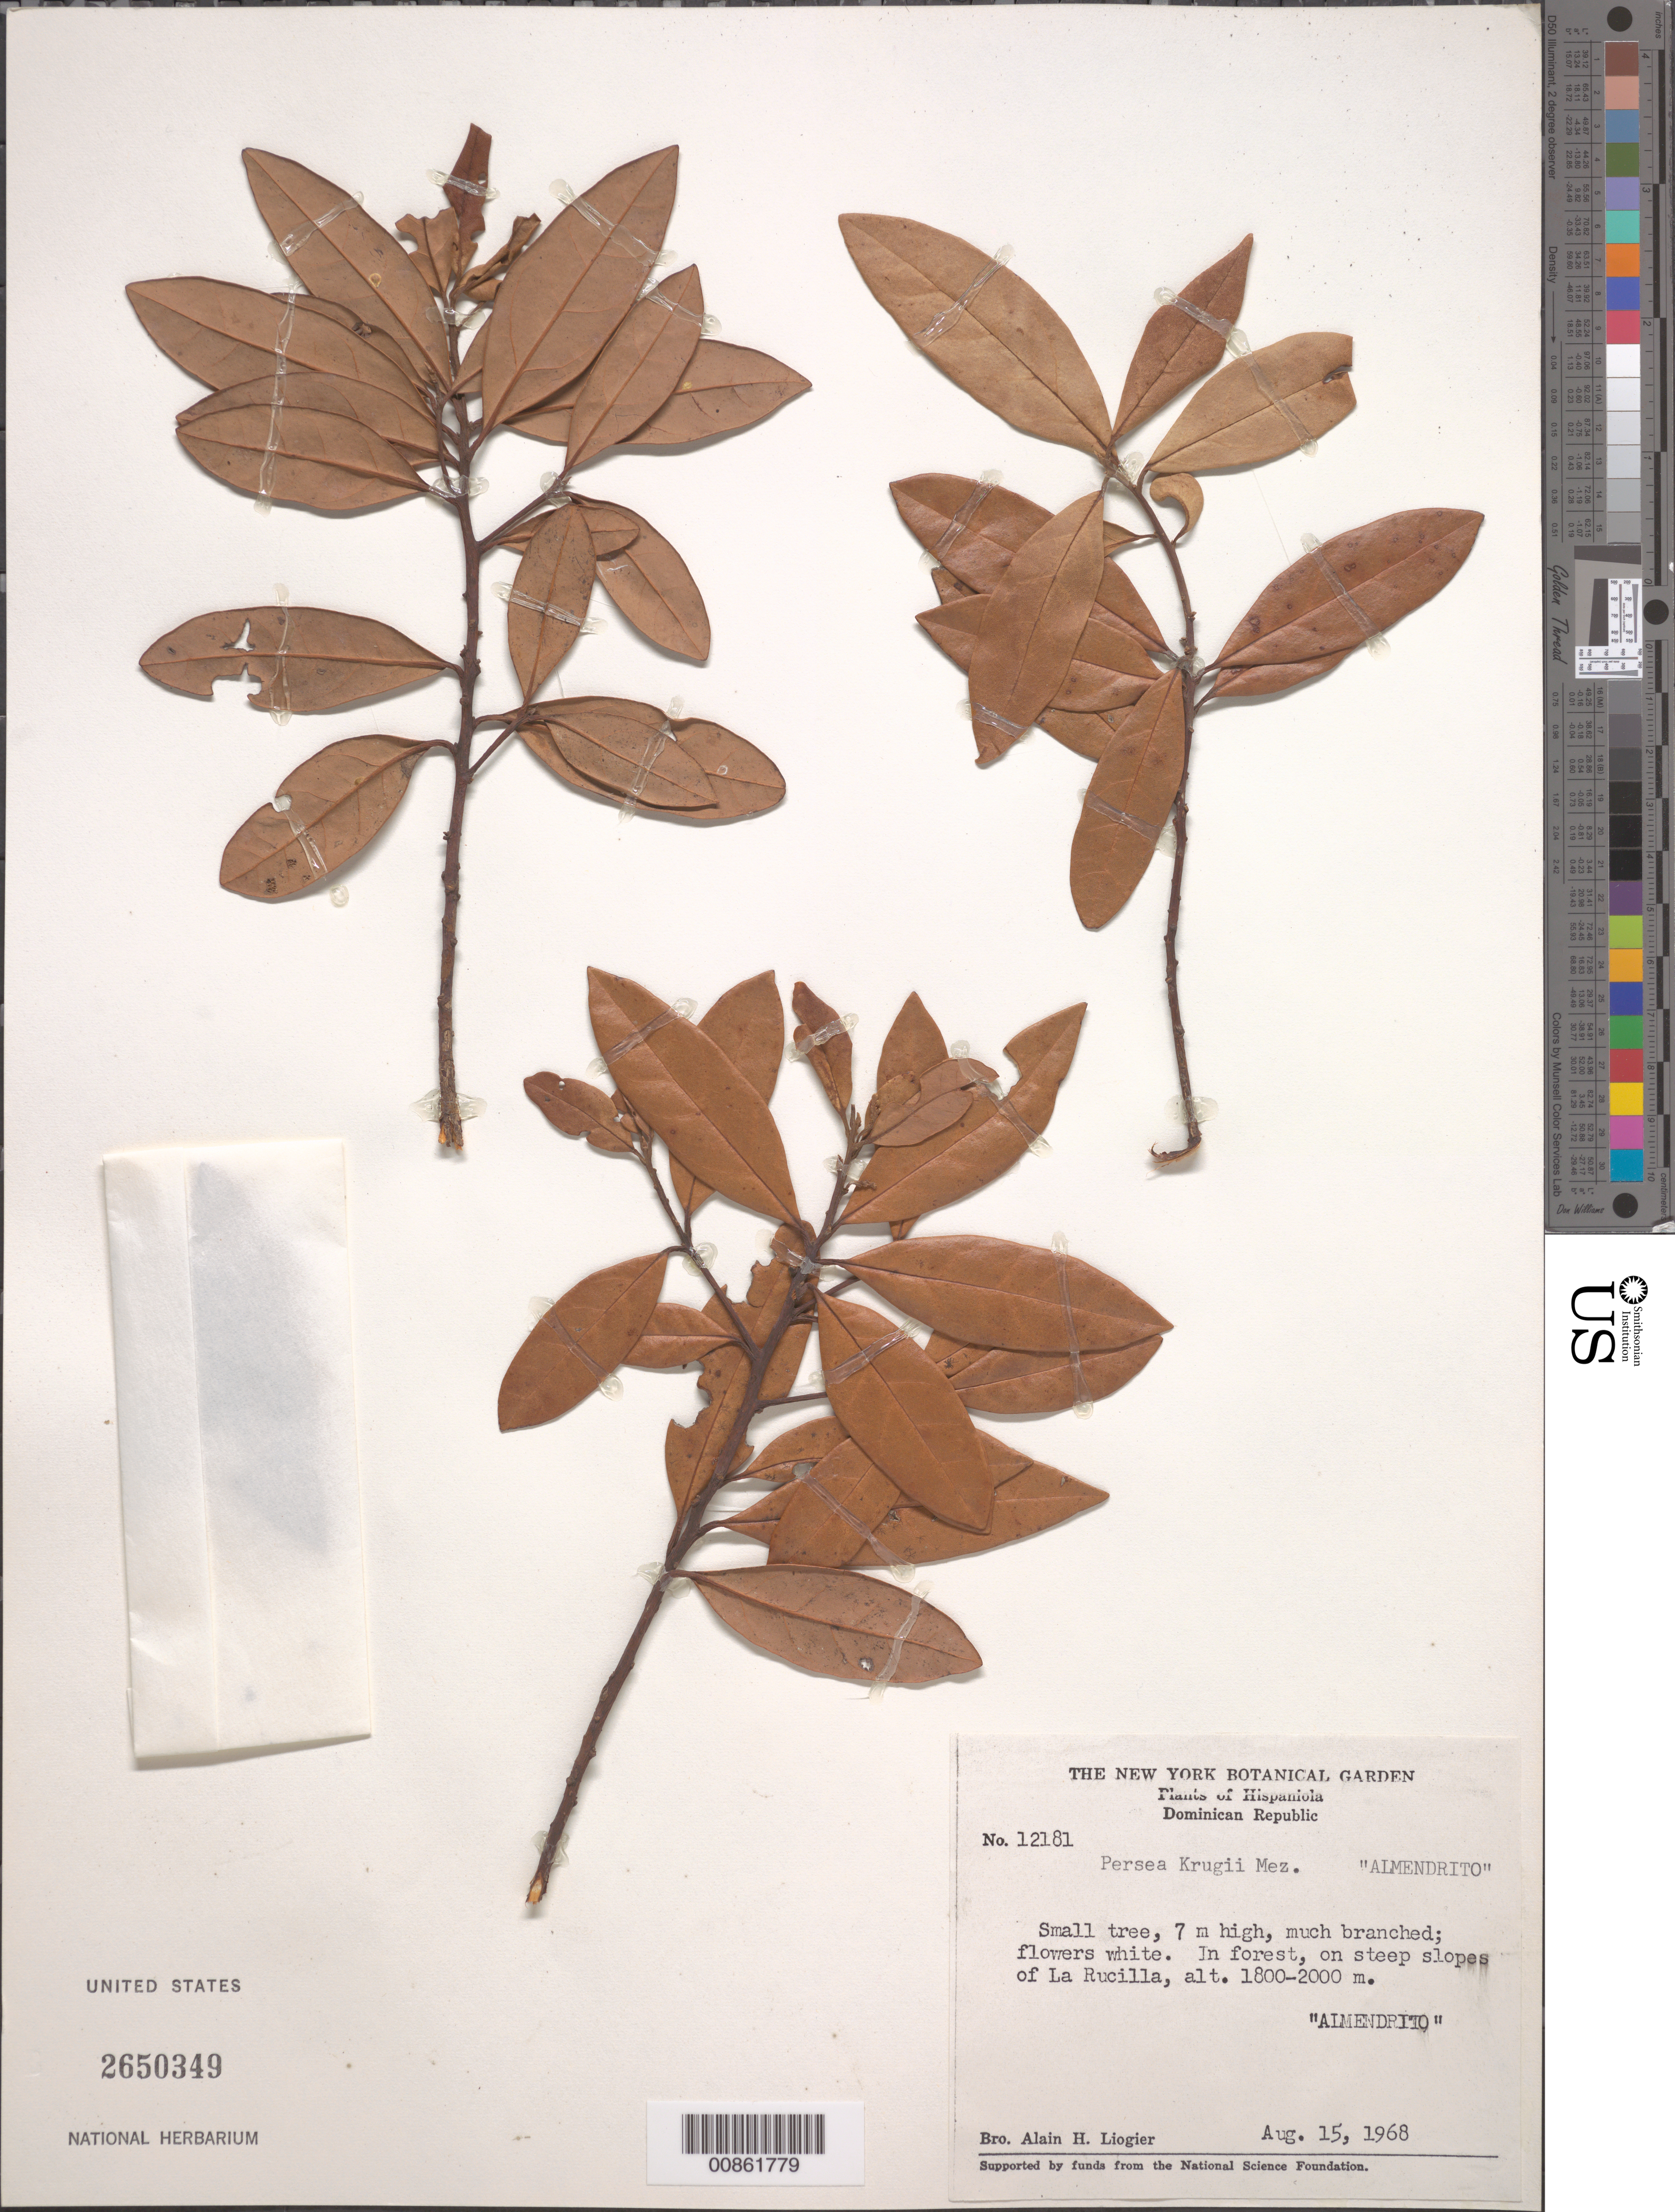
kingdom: Plantae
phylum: Tracheophyta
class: Magnoliopsida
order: Laurales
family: Lauraceae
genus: Persea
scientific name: Persea krugii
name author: Mez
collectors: A. H. Liogier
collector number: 12181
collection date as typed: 15 Aug 1968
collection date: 1968-08-15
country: Dominican Republic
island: Hispaniola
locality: La Rucilla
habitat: In forest, on steep slopes.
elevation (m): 1800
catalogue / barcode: US 2650349